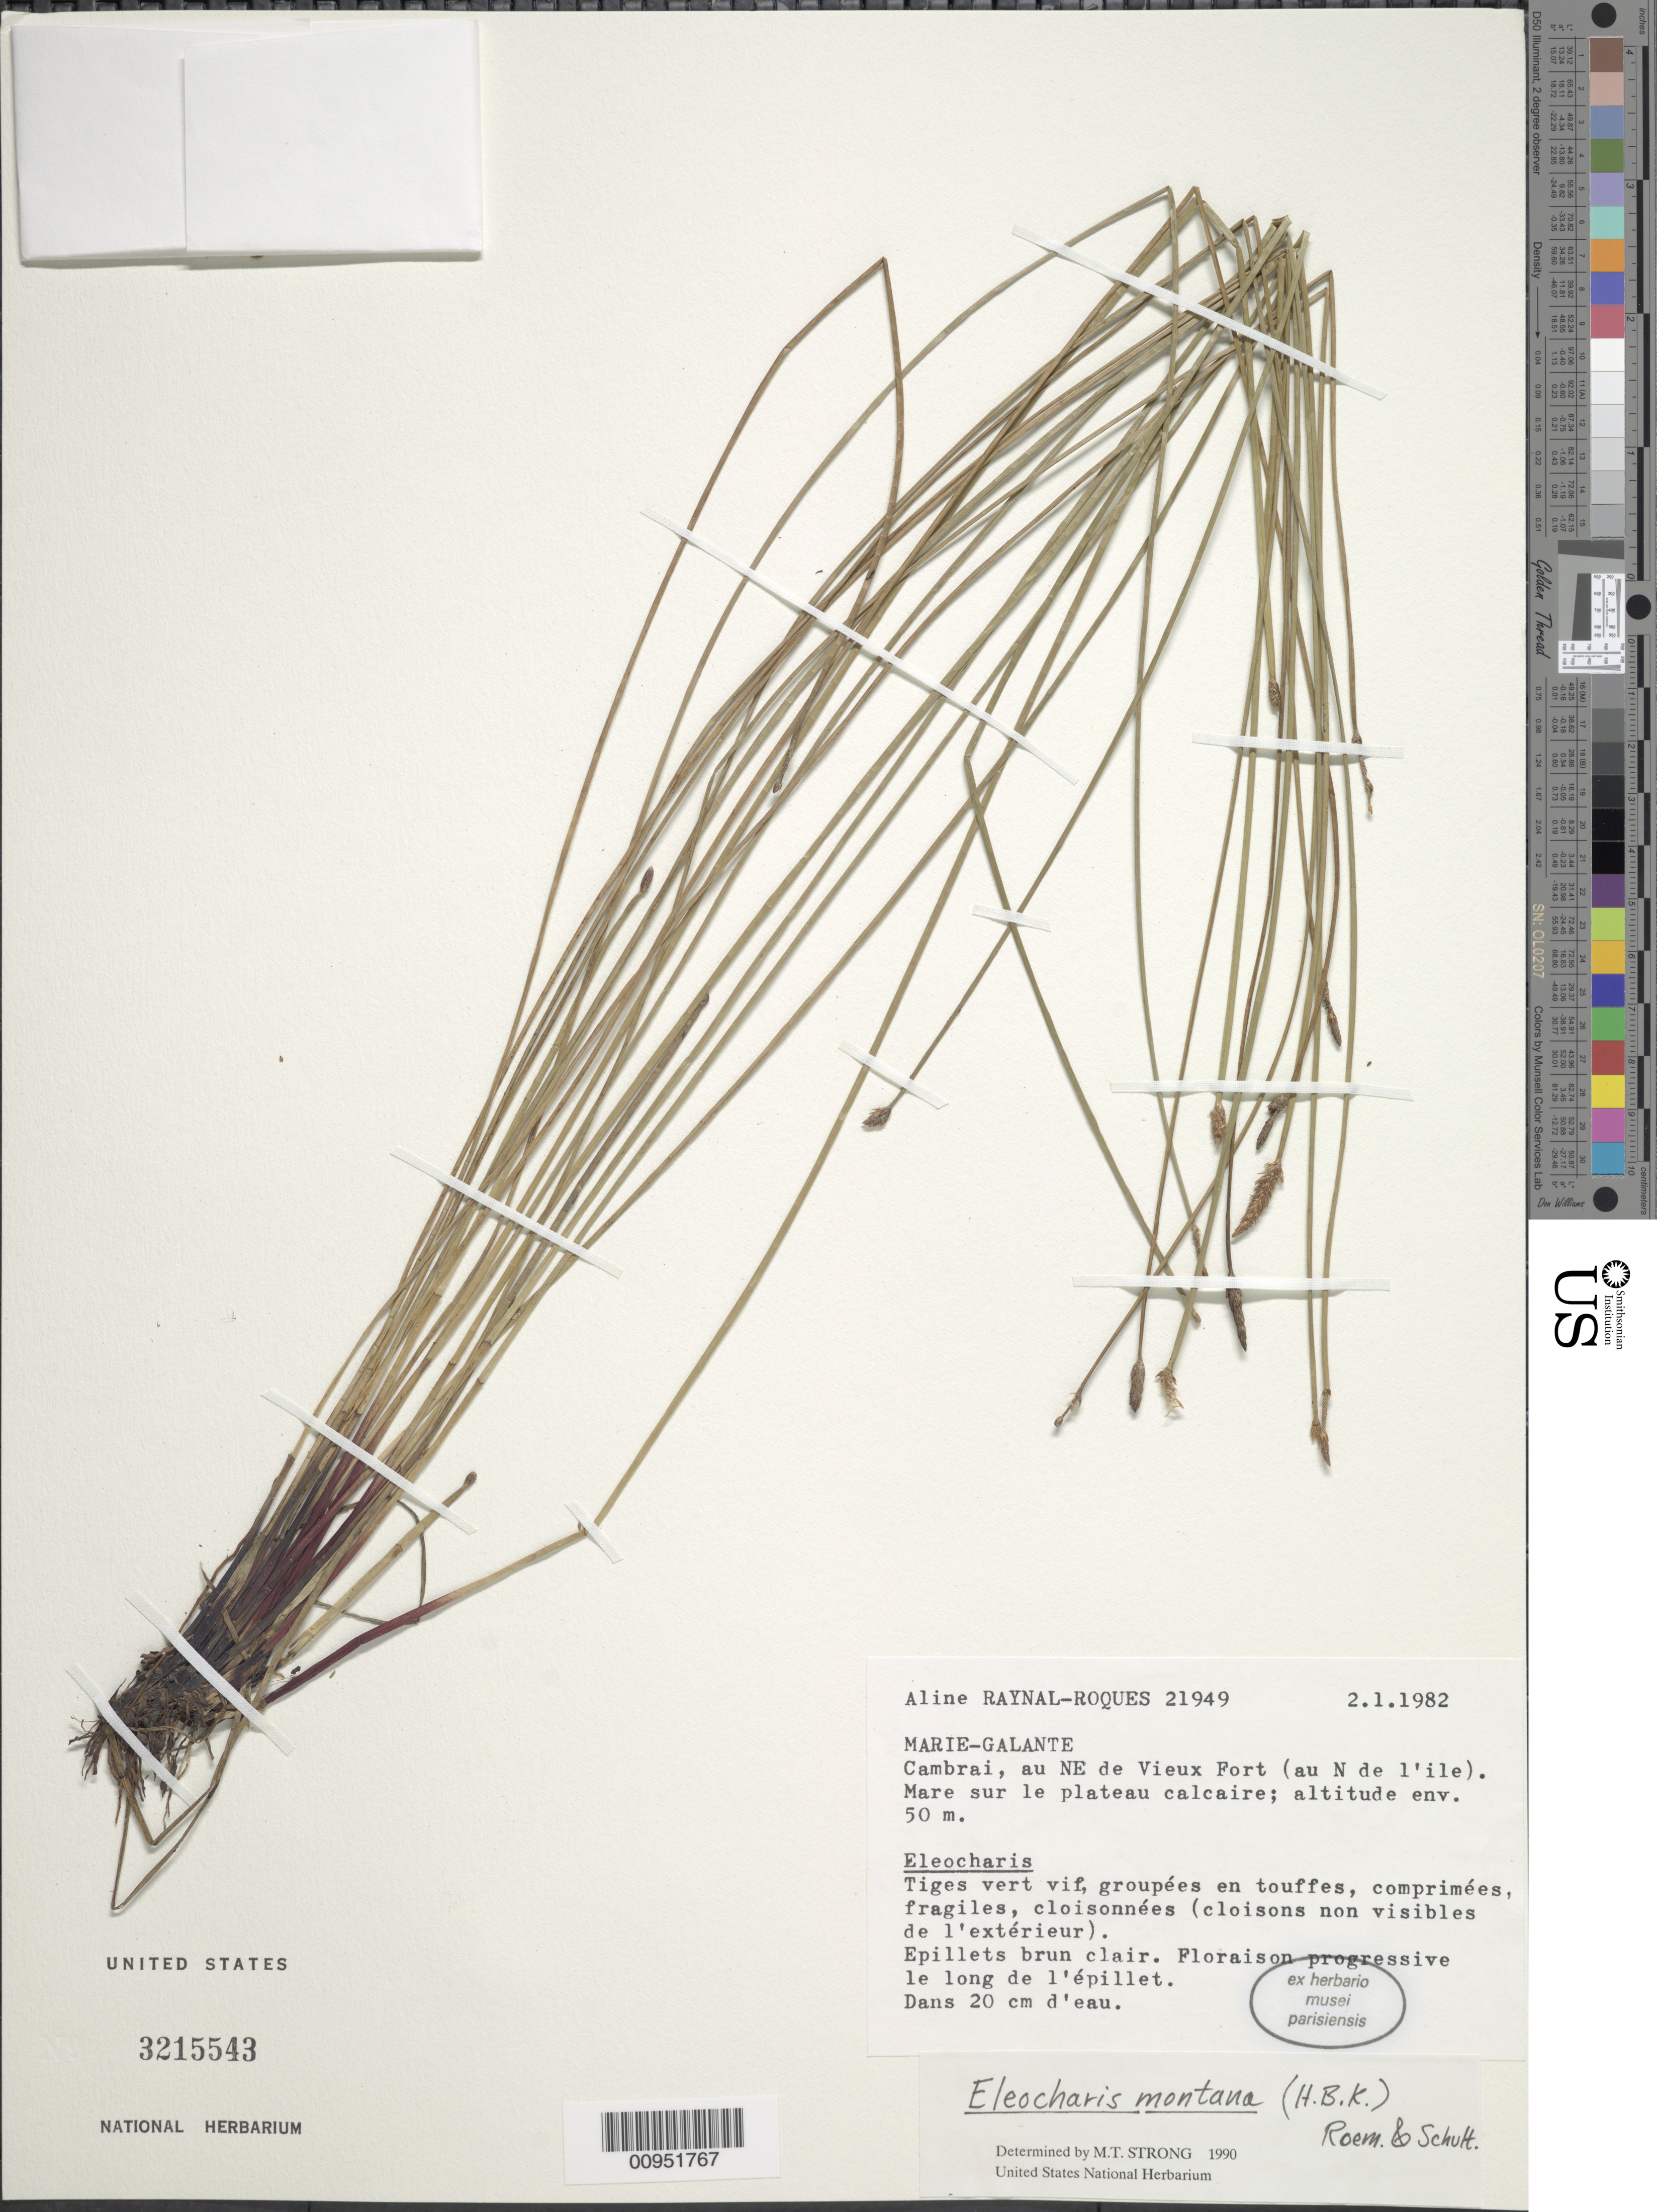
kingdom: Plantae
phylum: Tracheophyta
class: Liliopsida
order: Poales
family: Cyperaceae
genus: Eleocharis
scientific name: Eleocharis montana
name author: (Kunth) Roem. & Schult.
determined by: Strong, M. T., (US), Smithsonian Institution - National Museum of Natural History (UNITED STATES)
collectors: A. M. Raynal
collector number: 21949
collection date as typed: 01 Feb 1982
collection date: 1982-02-01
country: Guadeloupe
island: Marie Galante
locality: Cambrai, au NE de Vieux Fort (au N de l'ile)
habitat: Mare sur la plateau clacaire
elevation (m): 50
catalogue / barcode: US 3215543